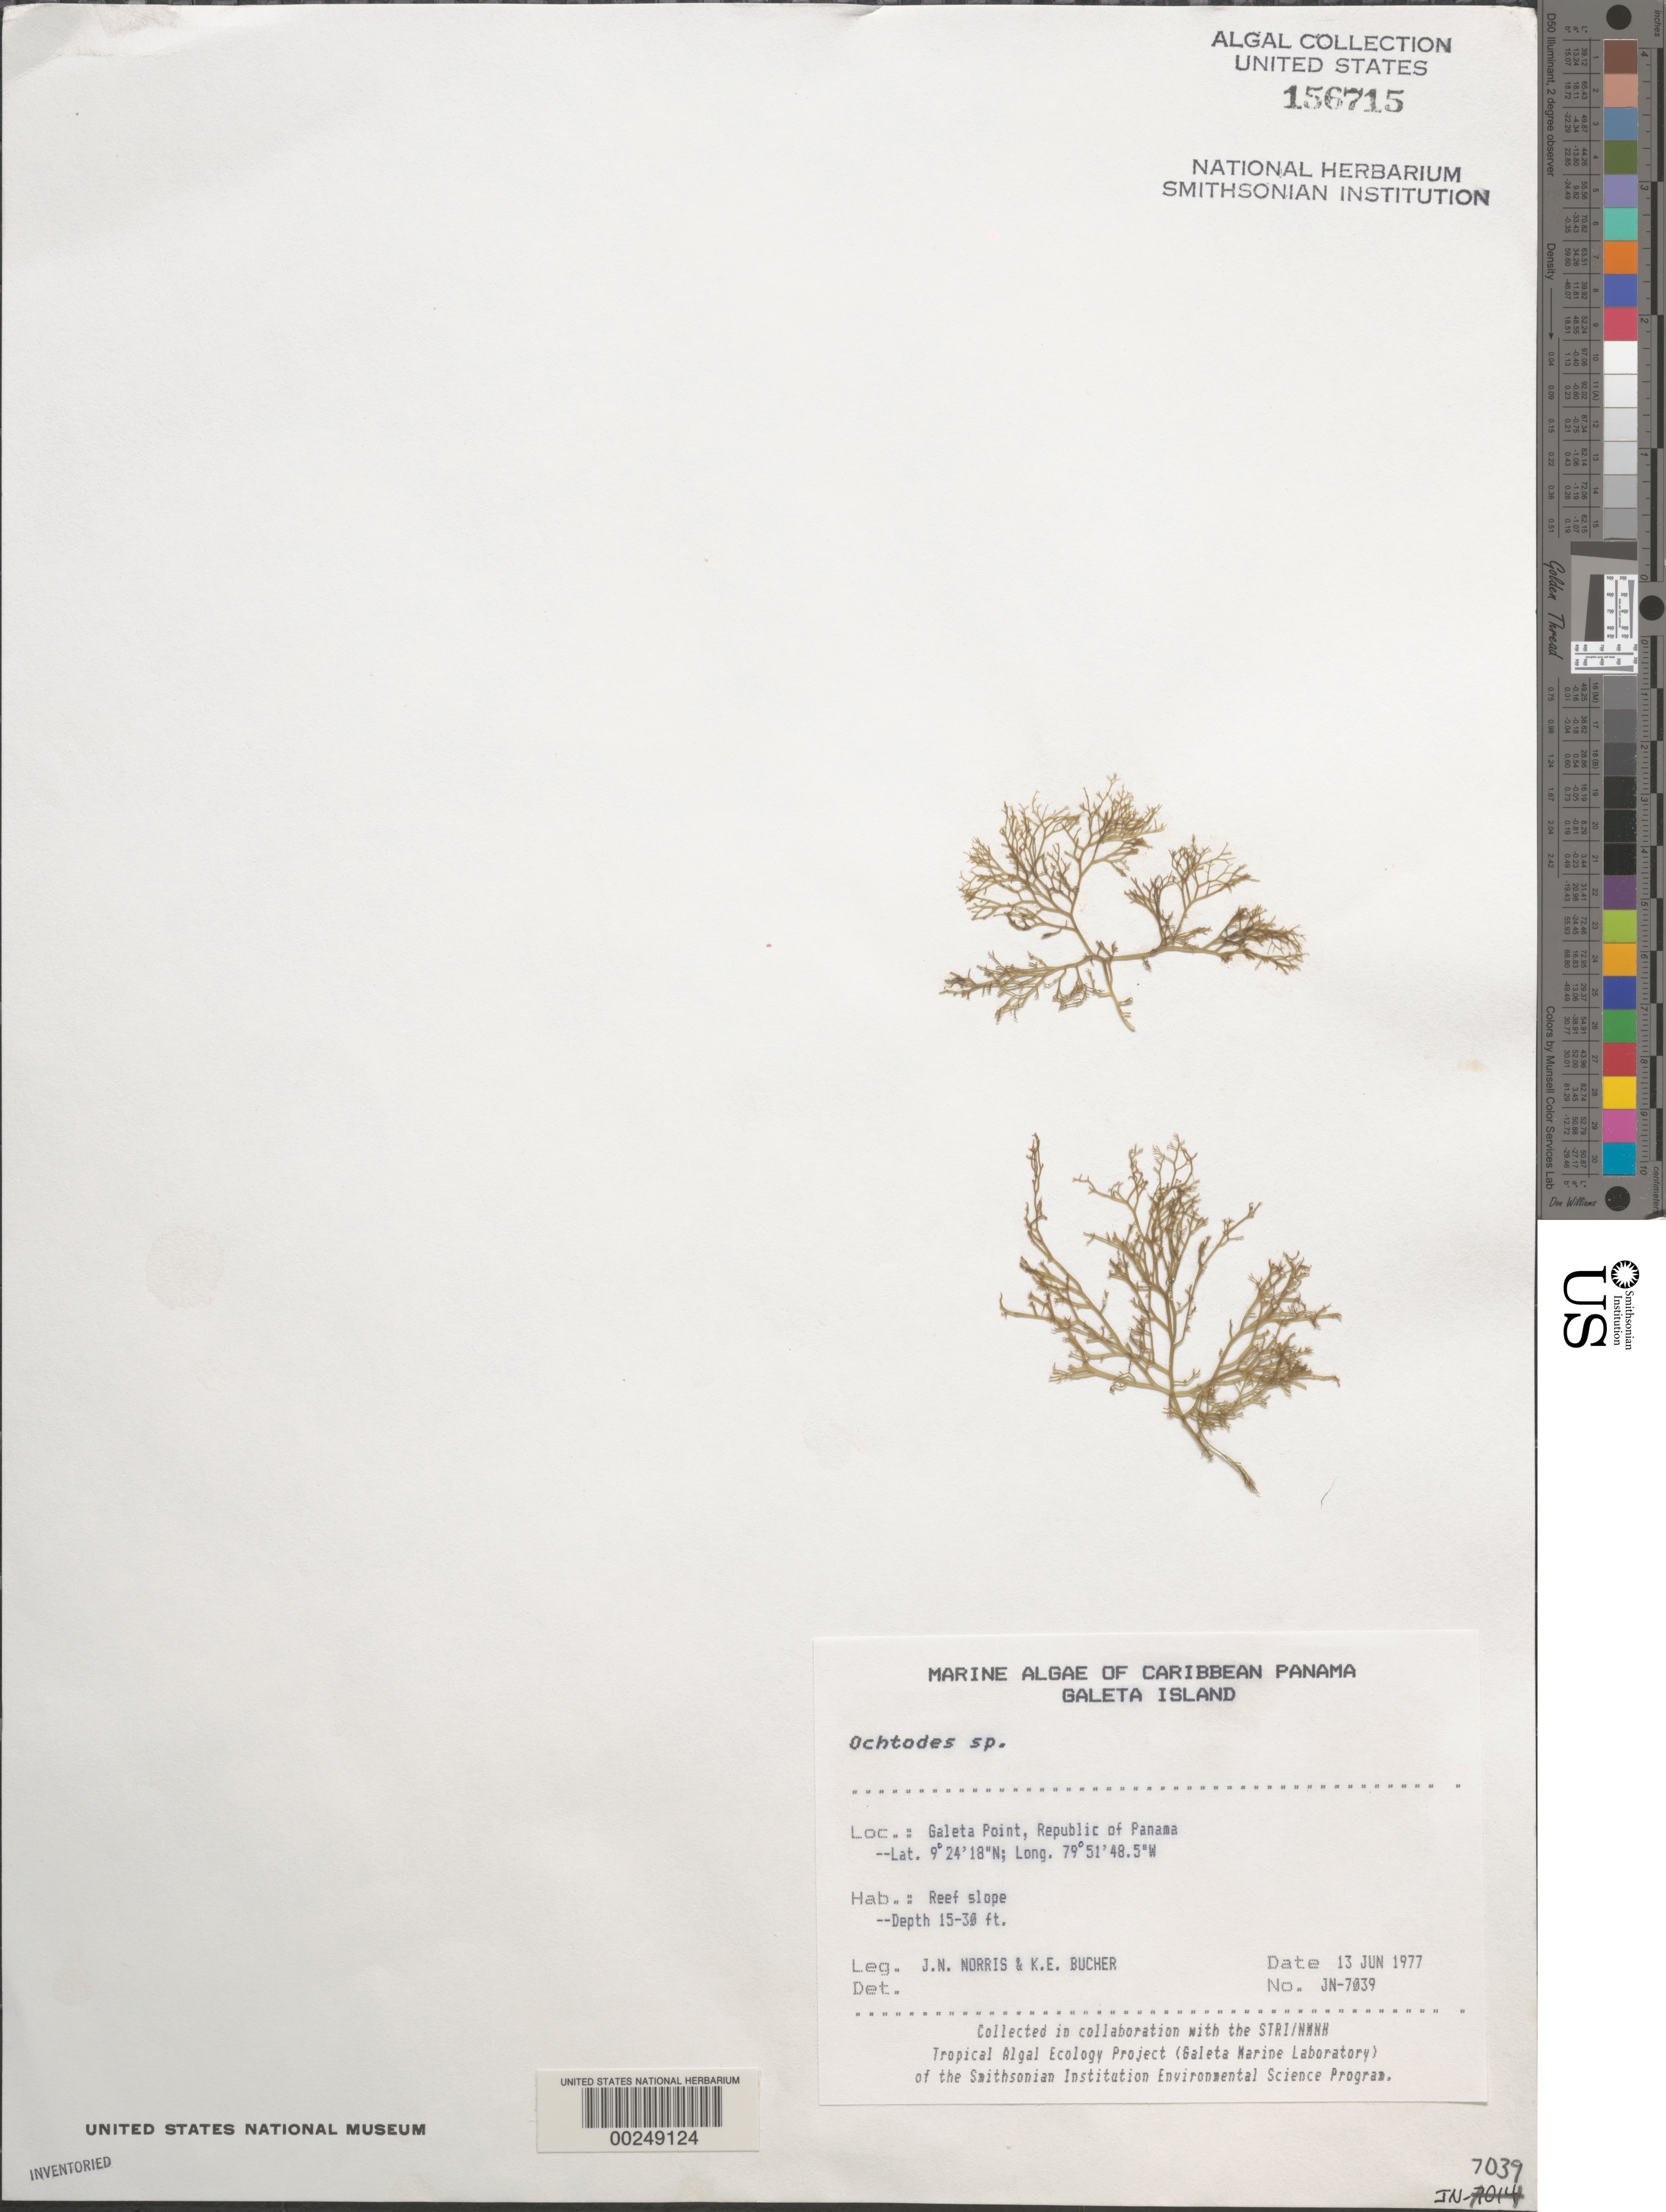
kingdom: Plantae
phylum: Rhodophyta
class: Florideophyceae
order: Gigartinales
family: Rhizophyllidaceae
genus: Ochtodes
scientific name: Ochtodes sp.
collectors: J. N. Norris & K. E. Bucher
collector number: JN-7039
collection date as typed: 13 Jun 1977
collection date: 1977-06-13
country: Panama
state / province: Colón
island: Galeta Island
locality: Galeta Point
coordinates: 9 24' 18" N, 79 51' 48.5" W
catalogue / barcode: US 156715